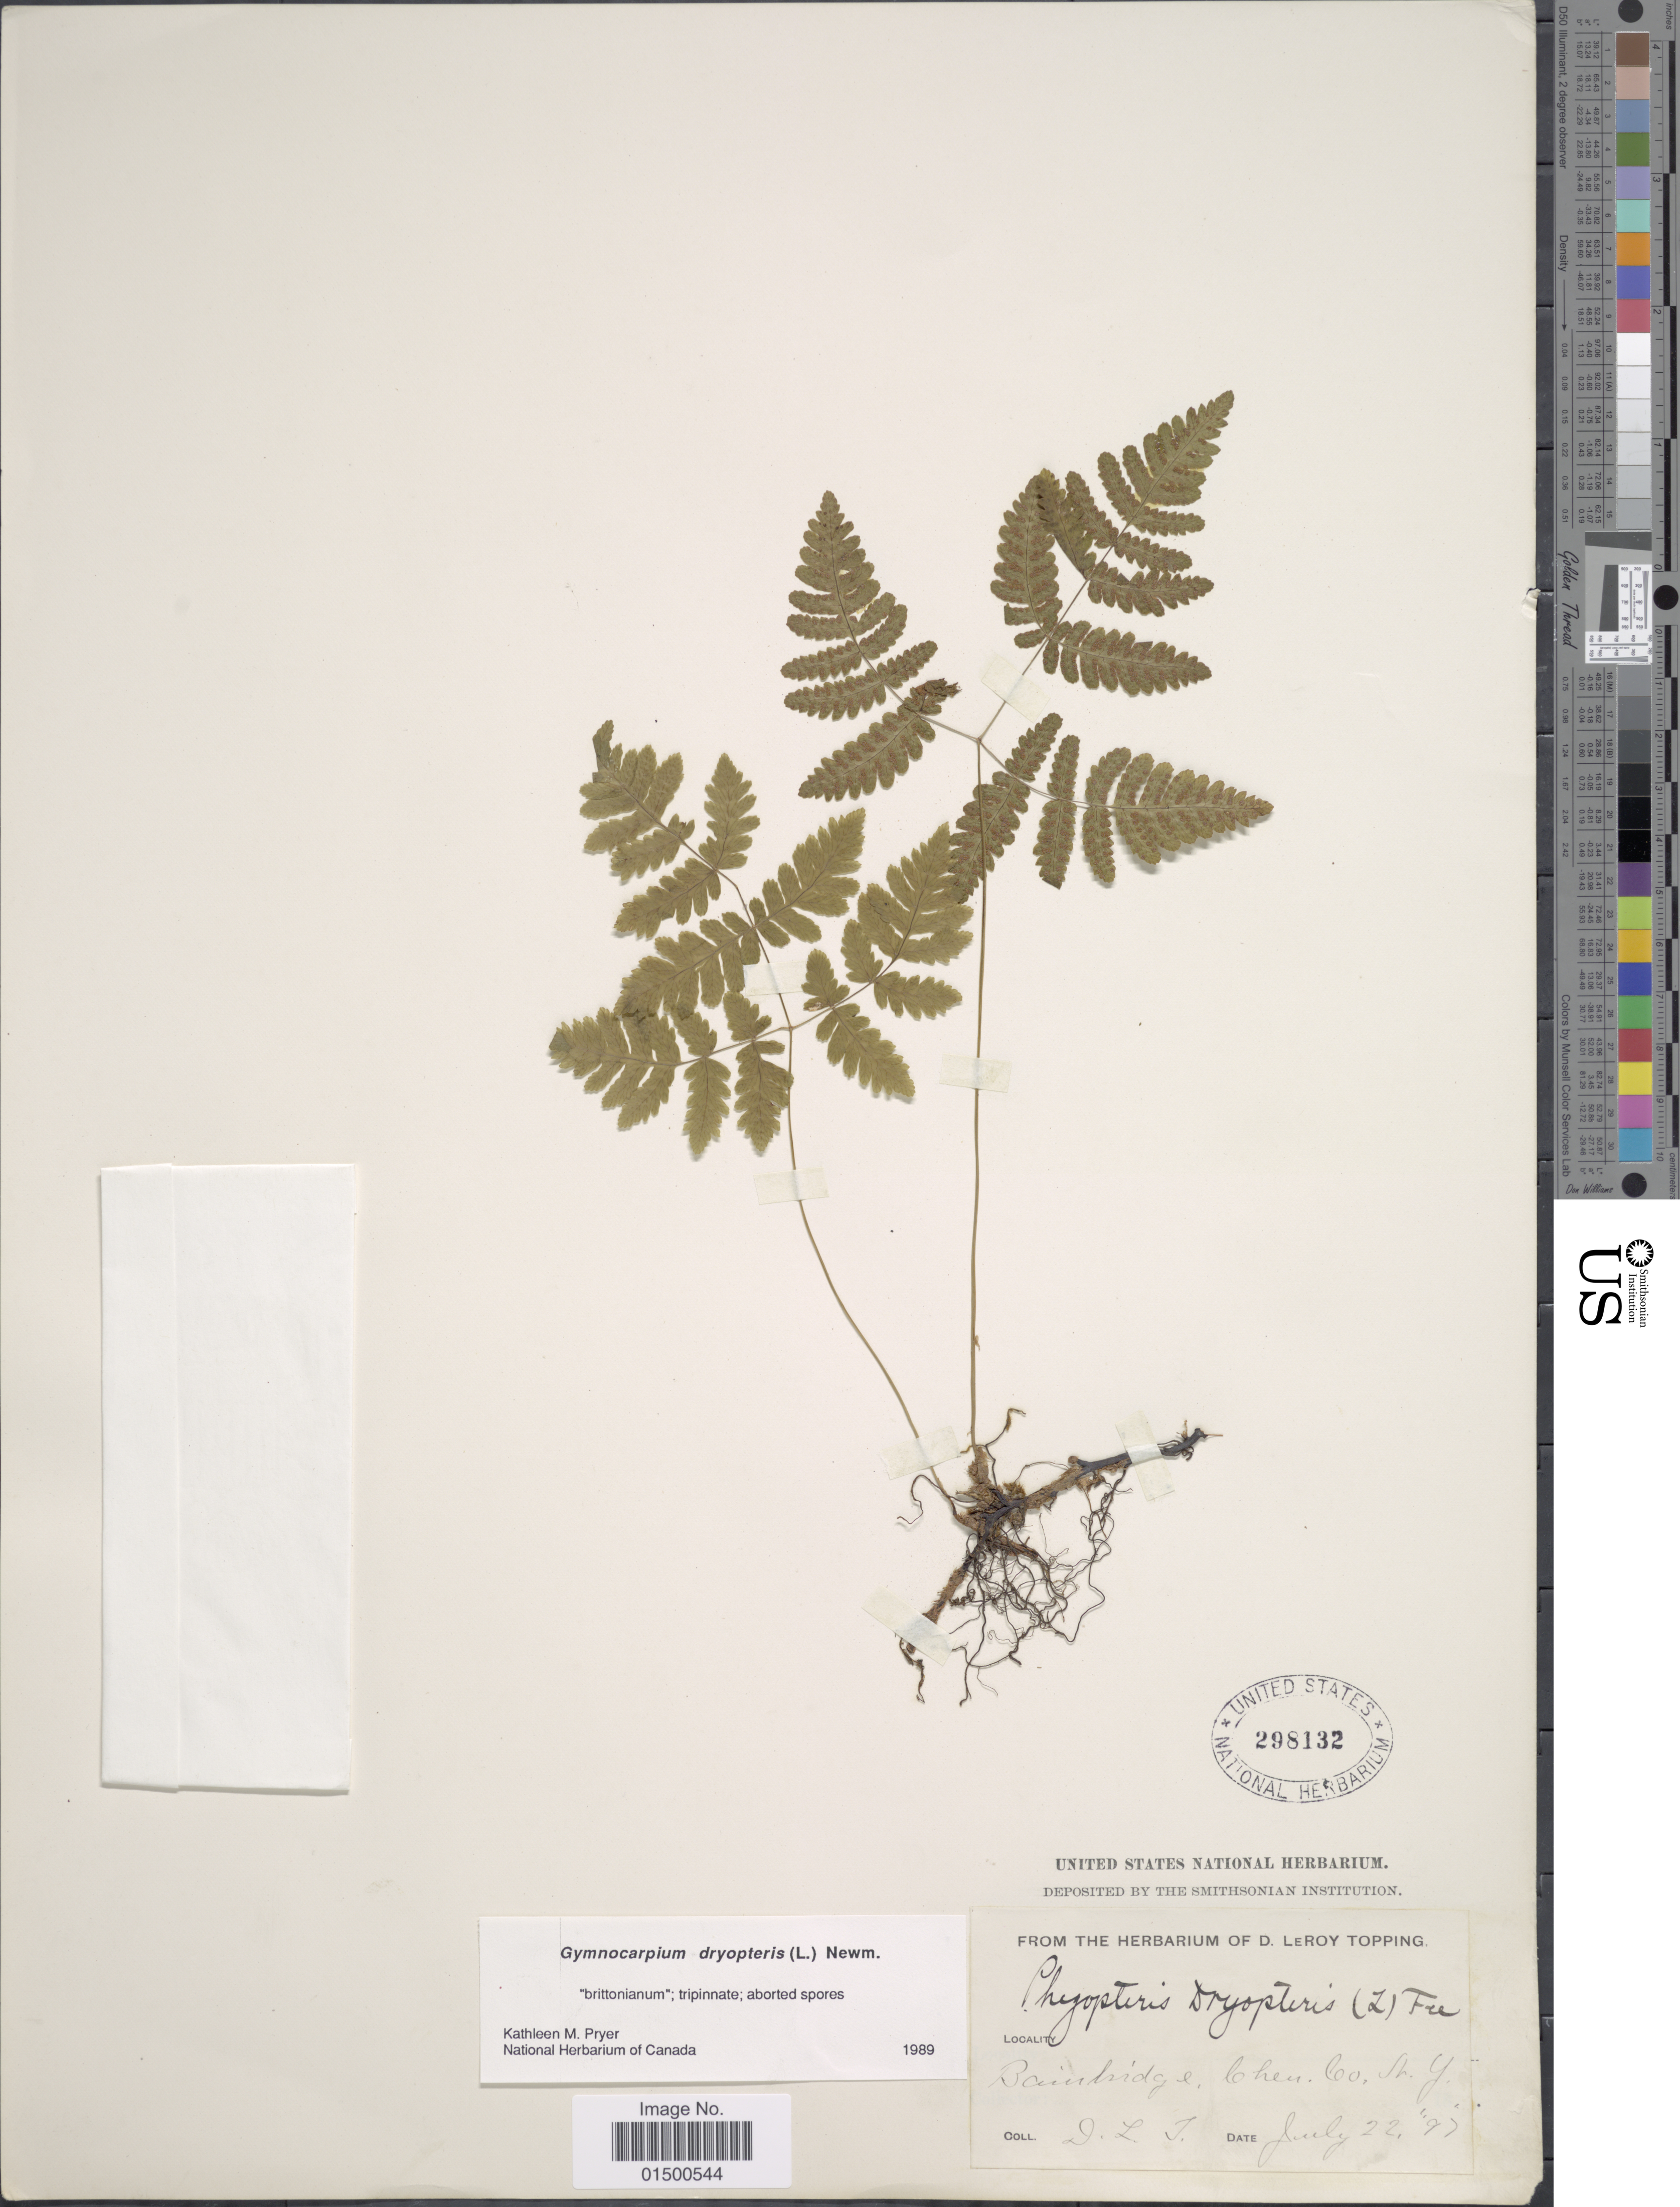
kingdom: Plantae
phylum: Tracheophyta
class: Polypodiopsida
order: Polypodiales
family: Cystopteridaceae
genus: Gymnocarpium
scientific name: Gymnocarpium dryopteris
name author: (L.) Newman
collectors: D. L. Topping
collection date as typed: Transcribed d/m/y: 22/7/97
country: United States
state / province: New York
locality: Bainbridge, Chenango Co.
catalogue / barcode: US 298132